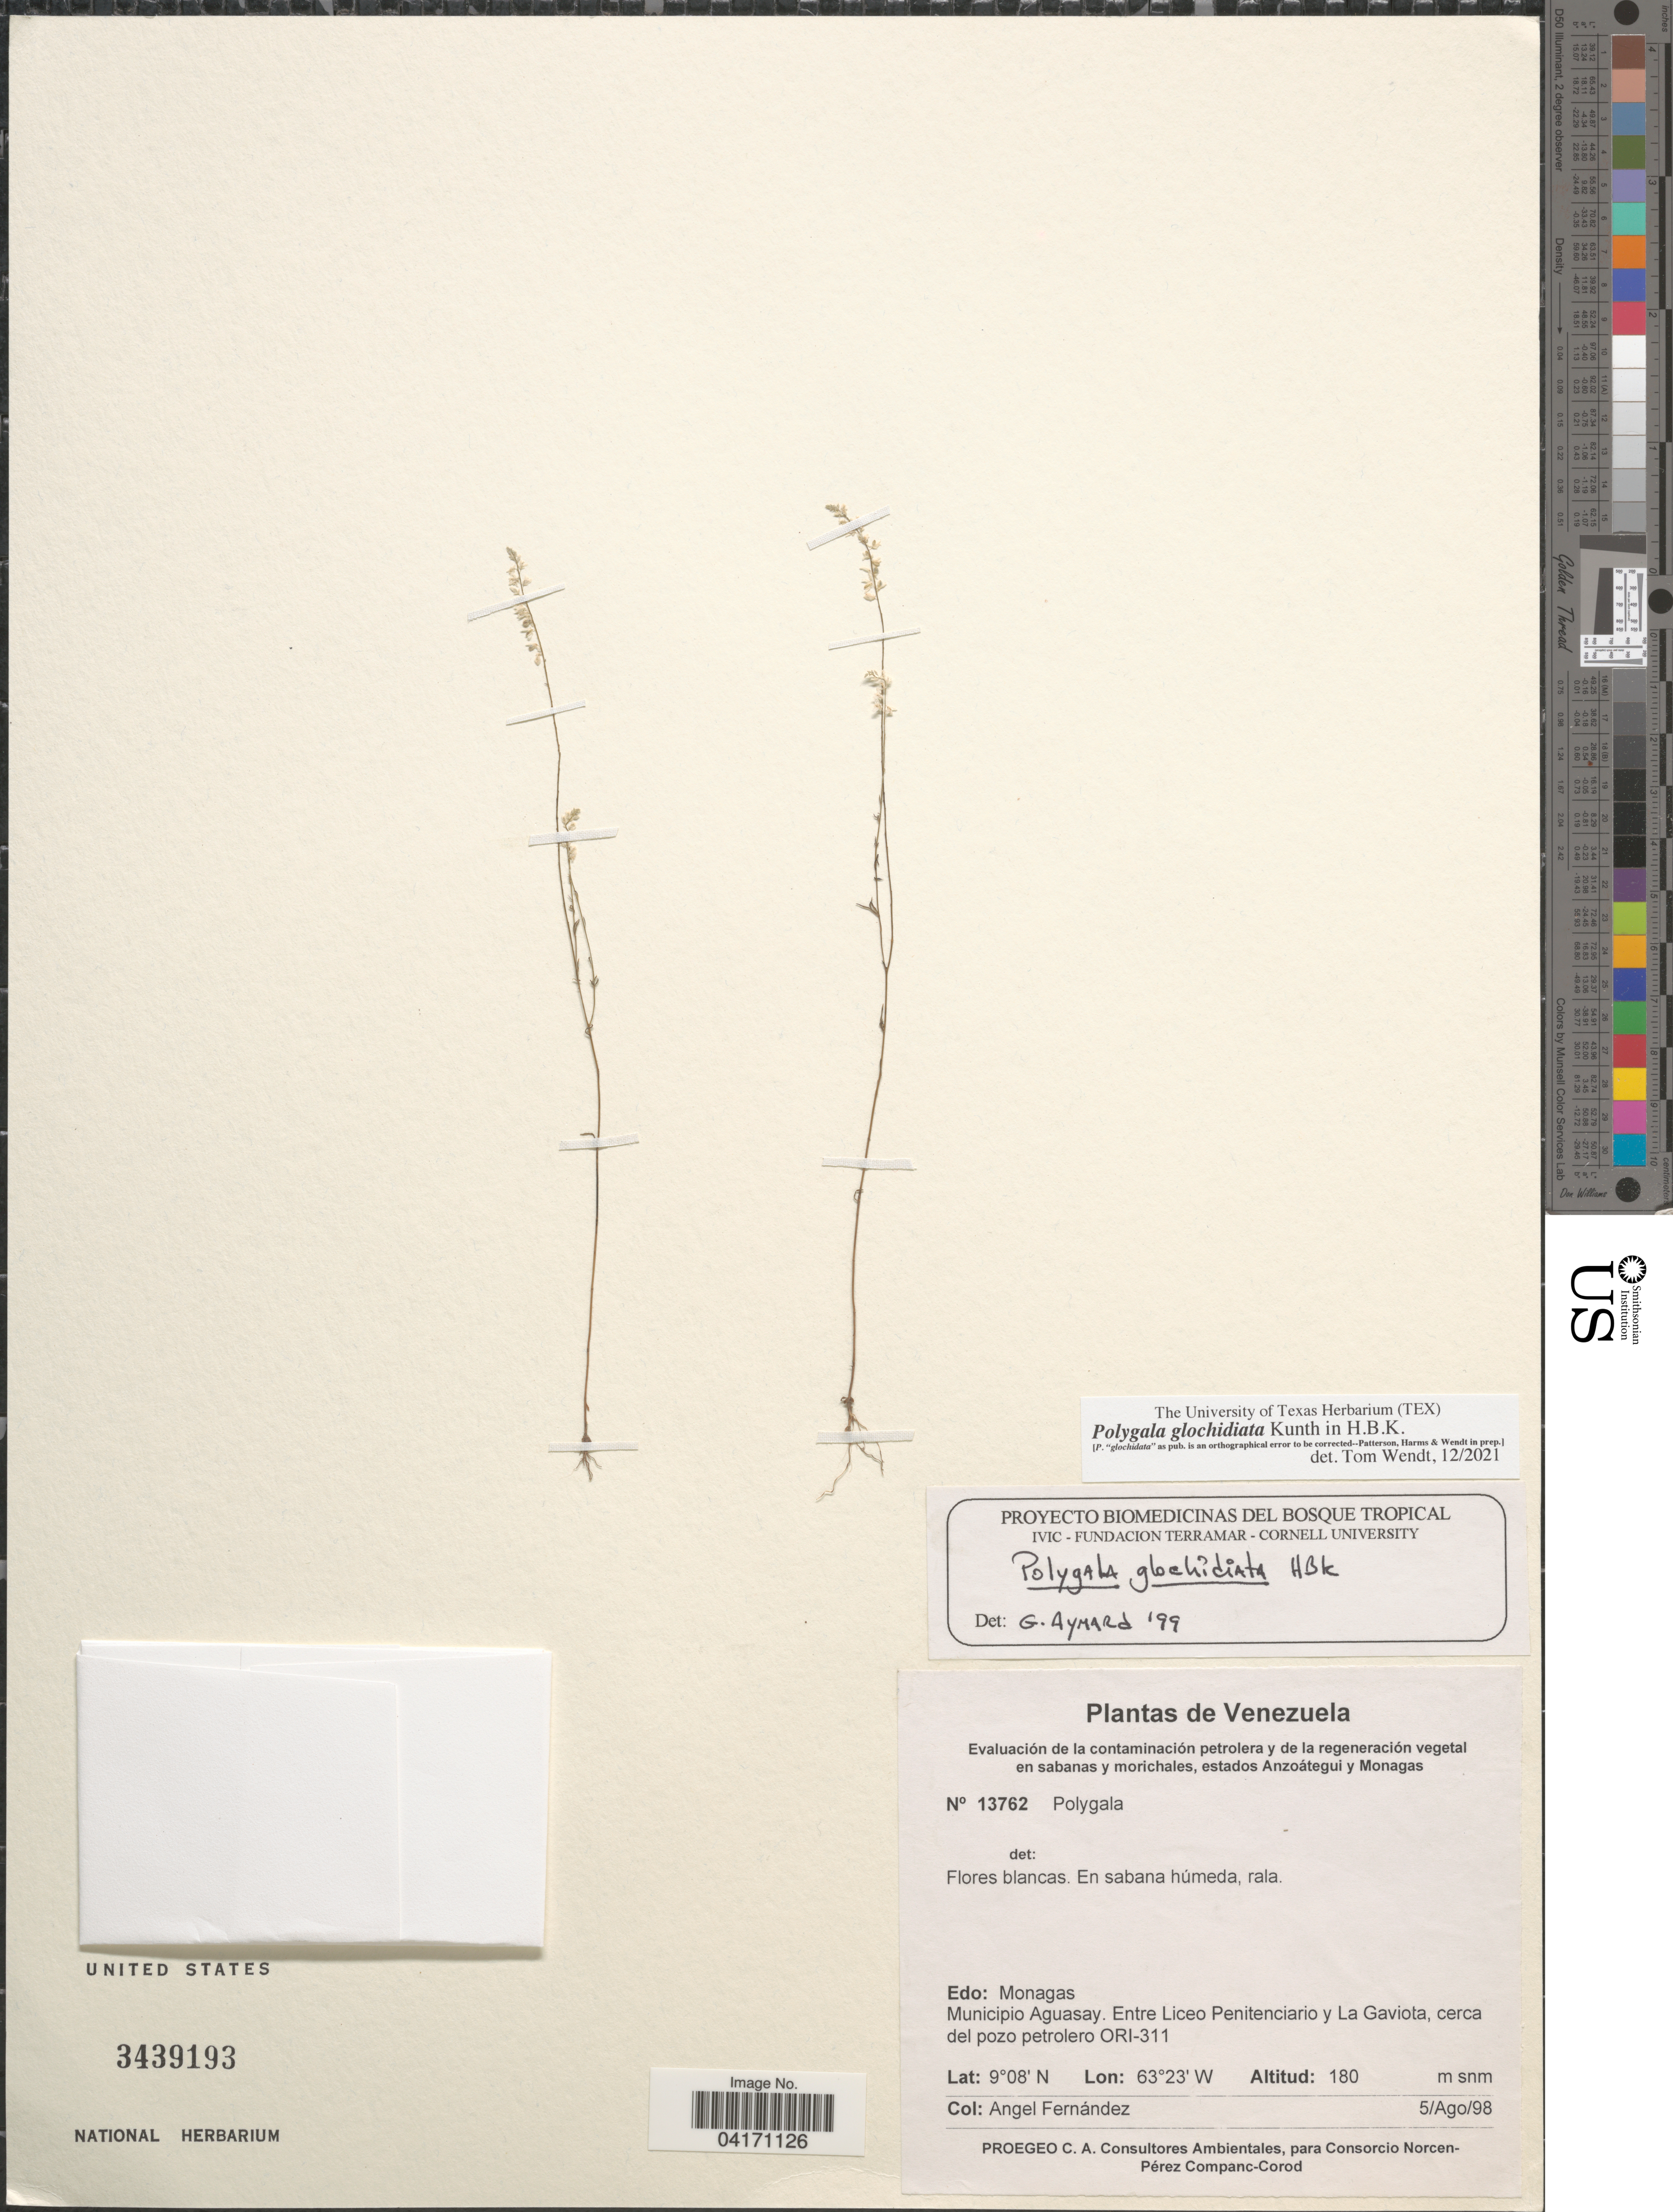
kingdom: Plantae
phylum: Tracheophyta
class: Magnoliopsida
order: Fabales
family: Polygalaceae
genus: Polygala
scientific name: Polygala glochidiata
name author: Kunth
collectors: Á. Fernández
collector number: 13762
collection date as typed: Transcribed d/m/y: 5/8/98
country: Venezuela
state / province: Monagas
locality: Municipio Aguasay. Entre Liceo Penitenciario y La Gaviota, cerca del pozo petrolero ORI-311.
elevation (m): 180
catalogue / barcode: US 3439193